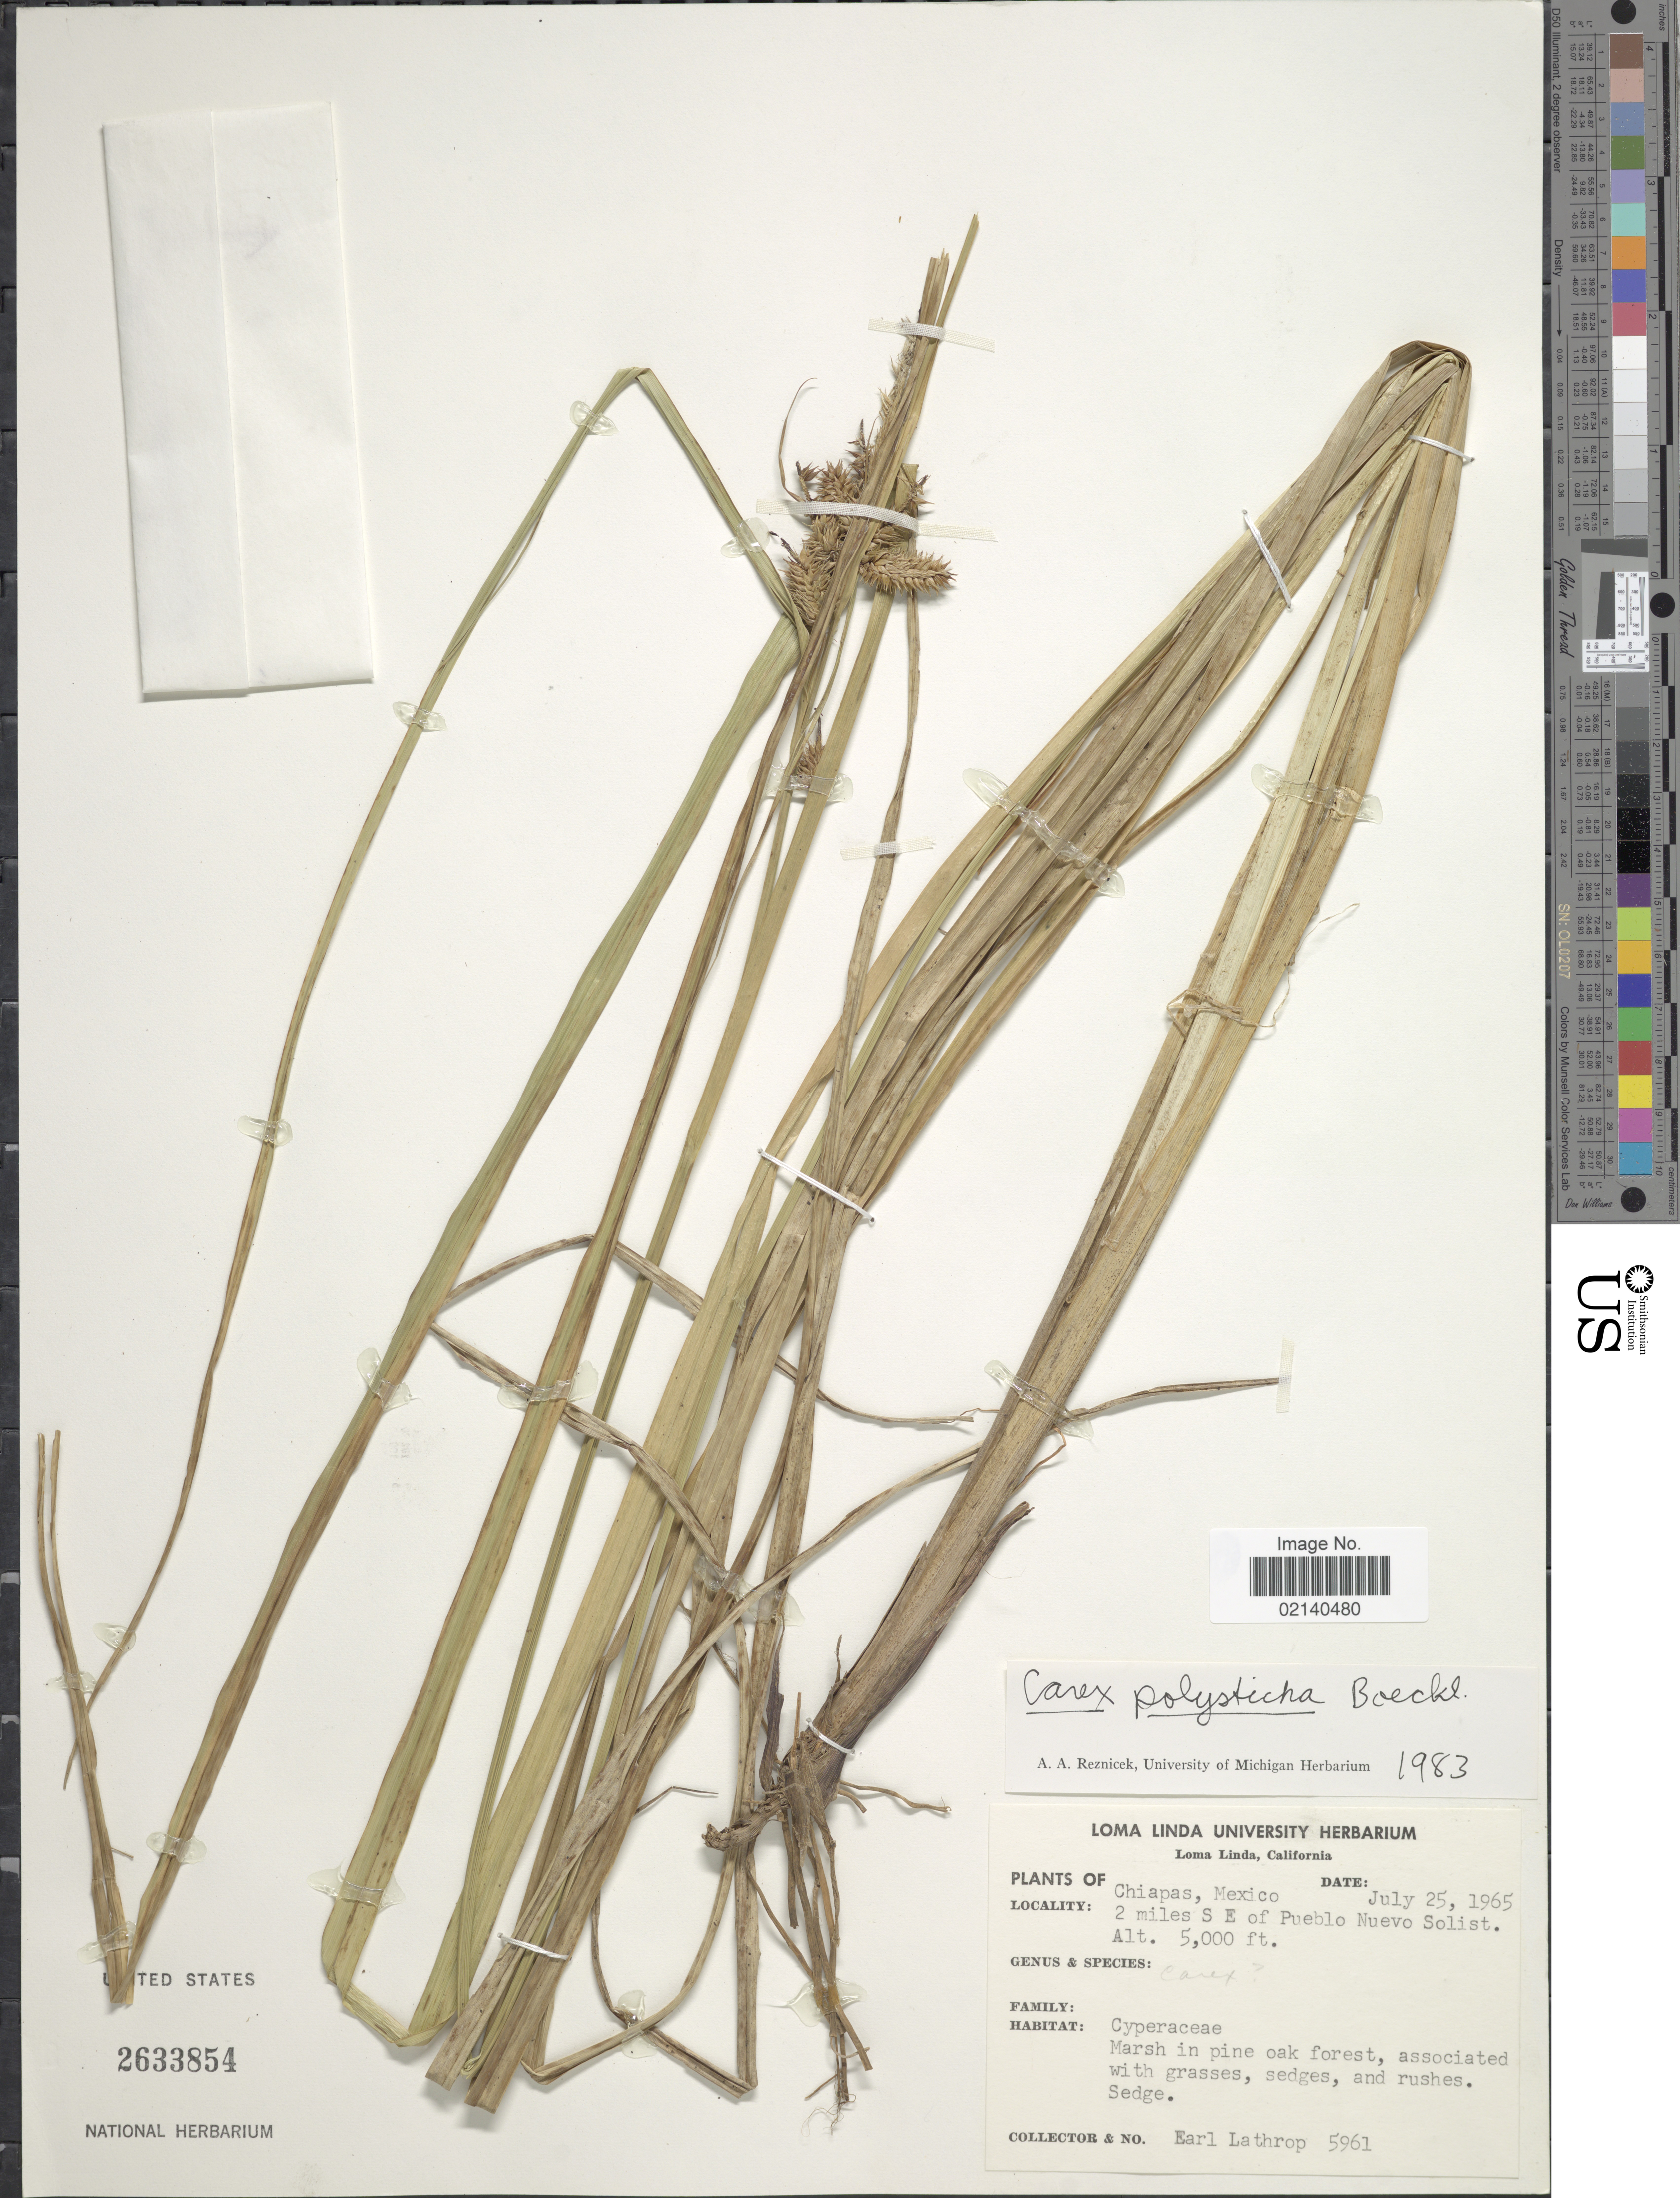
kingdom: Plantae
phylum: Tracheophyta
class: Liliopsida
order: Poales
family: Cyperaceae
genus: Carex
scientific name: Carex polysticha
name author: Boeckeler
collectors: E. W. Lathrop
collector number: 5961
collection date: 1965-07-25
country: Mexico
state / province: Chiapas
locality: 2 miles S E of Pueblo Nuevo Solis,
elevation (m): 1524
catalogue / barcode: US 2633854